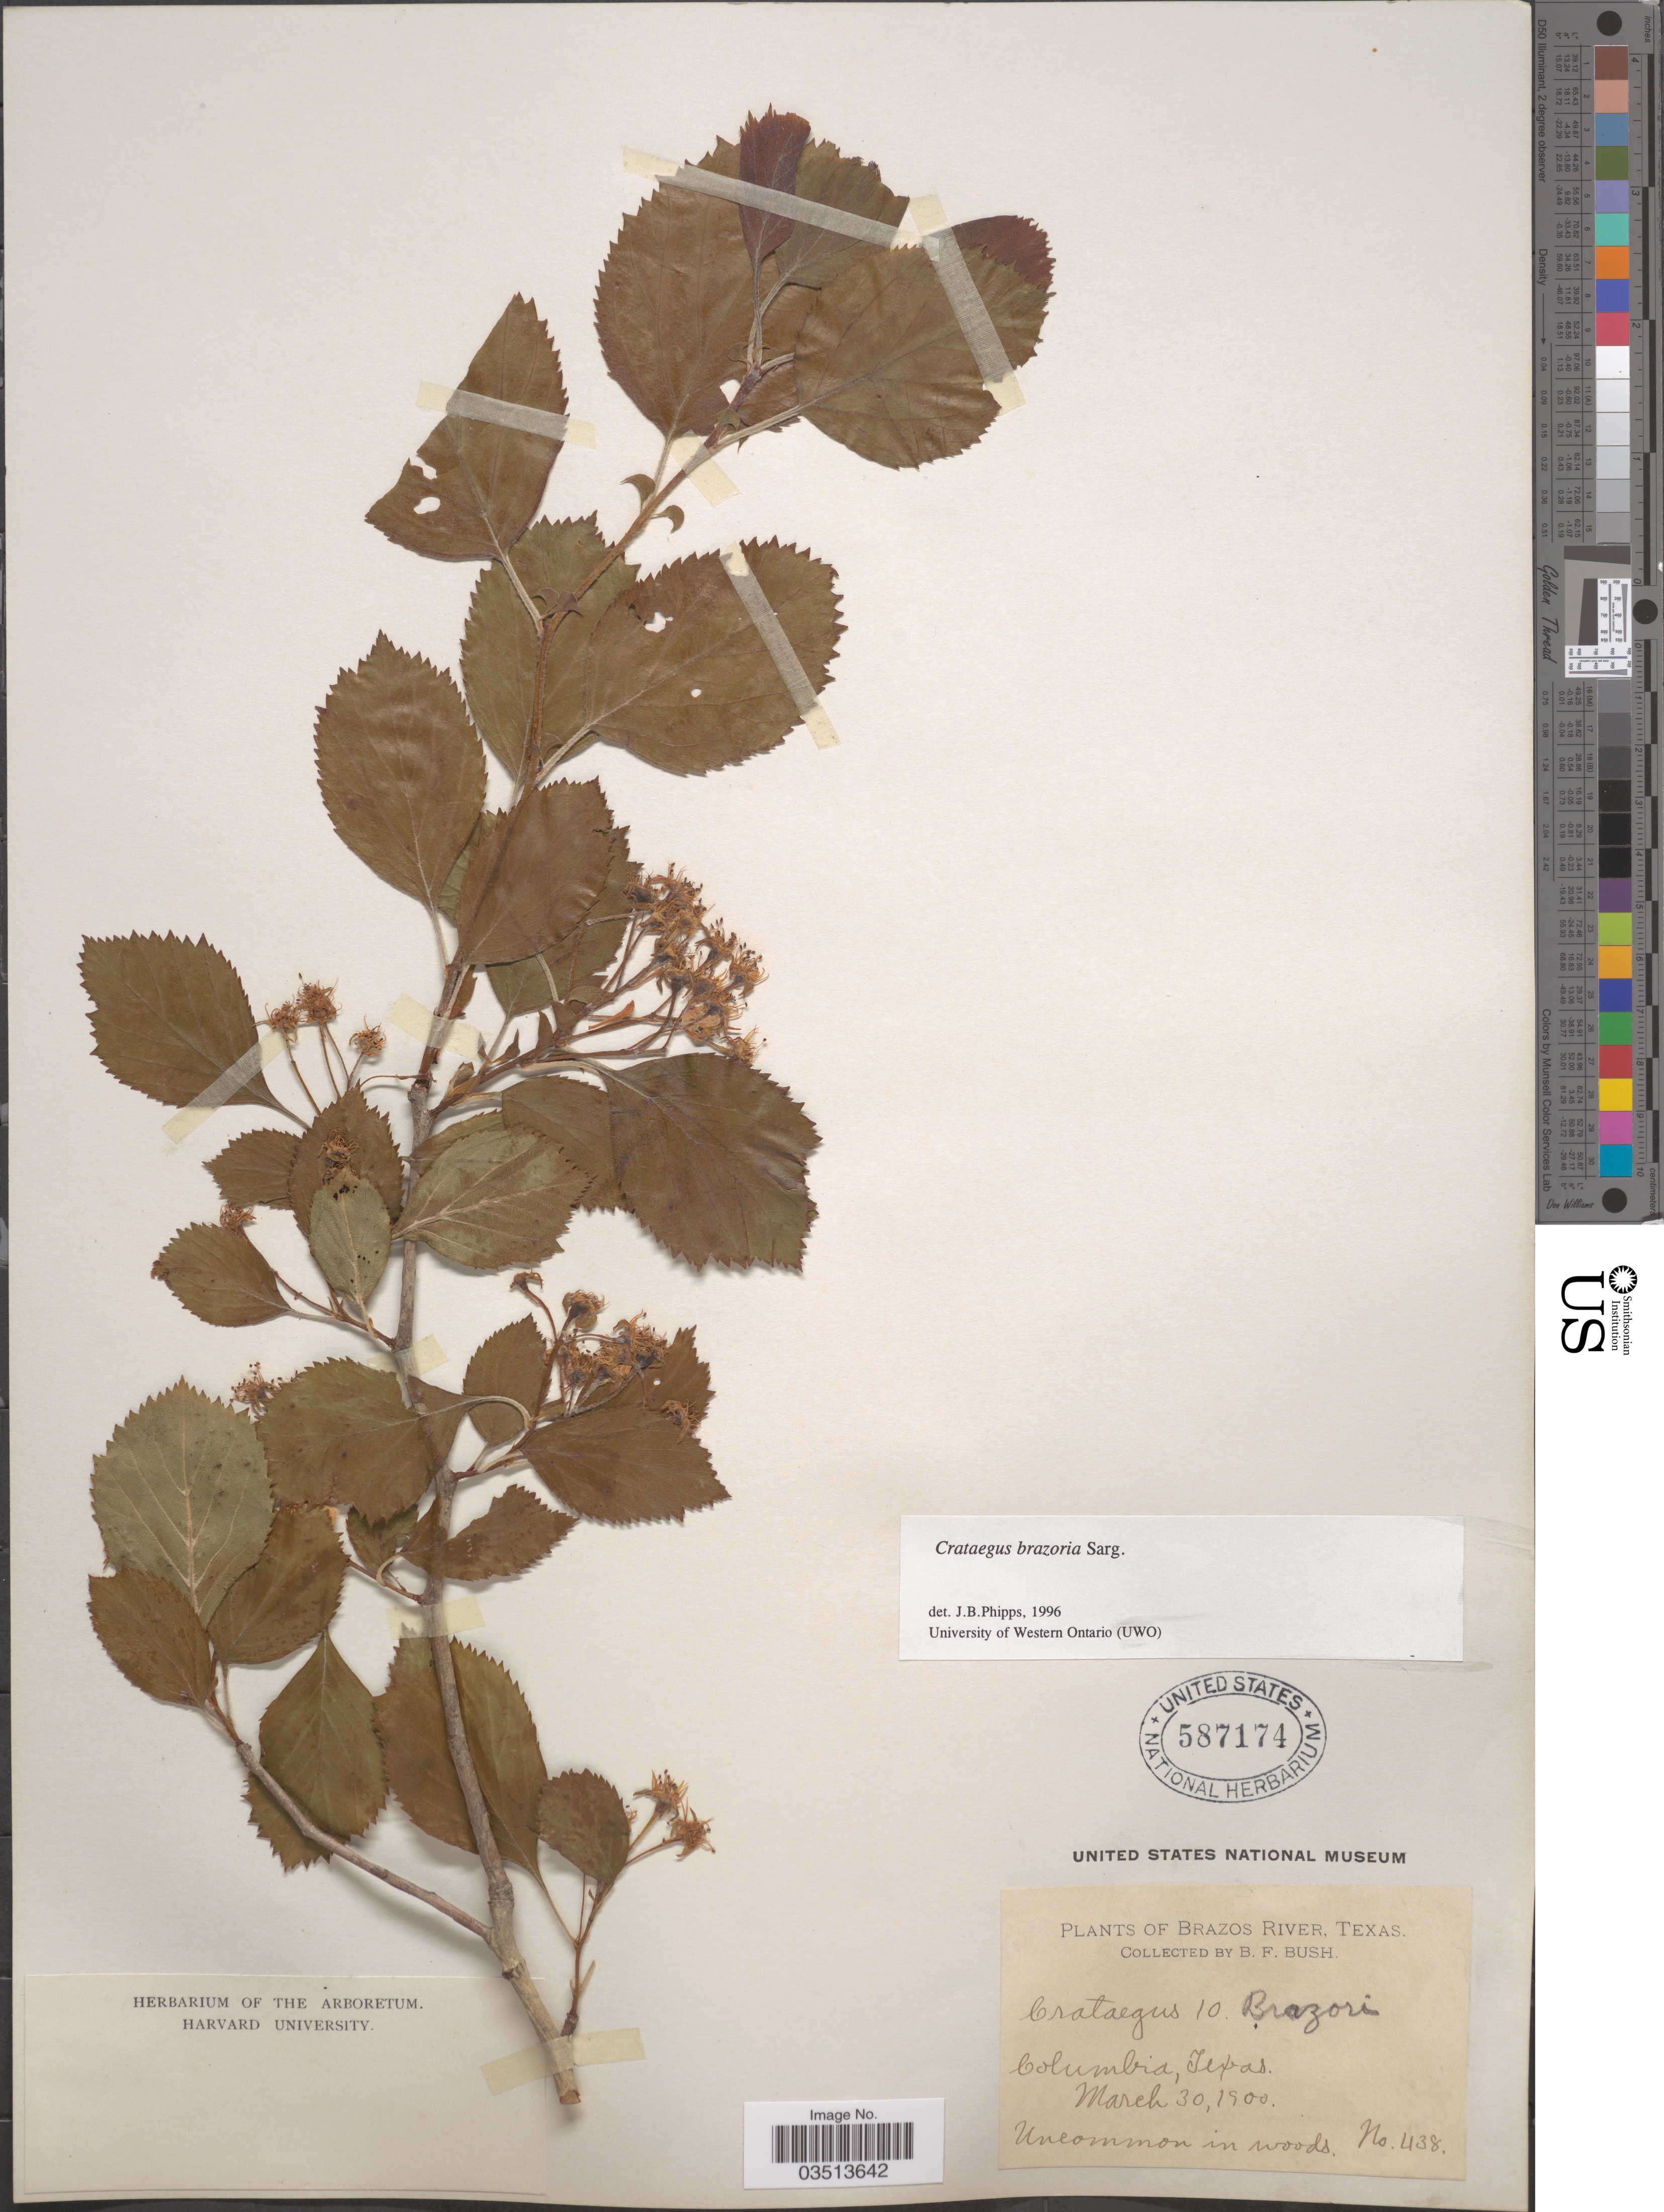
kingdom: Plantae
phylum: Tracheophyta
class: Magnoliopsida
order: Rosales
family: Rosaceae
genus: Crataegus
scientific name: Crataegus brazoria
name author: Sarg.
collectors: B. F. Bush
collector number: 438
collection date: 1900-03-30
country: United States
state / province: Texas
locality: Brazos River. Columbia.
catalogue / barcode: US 587174